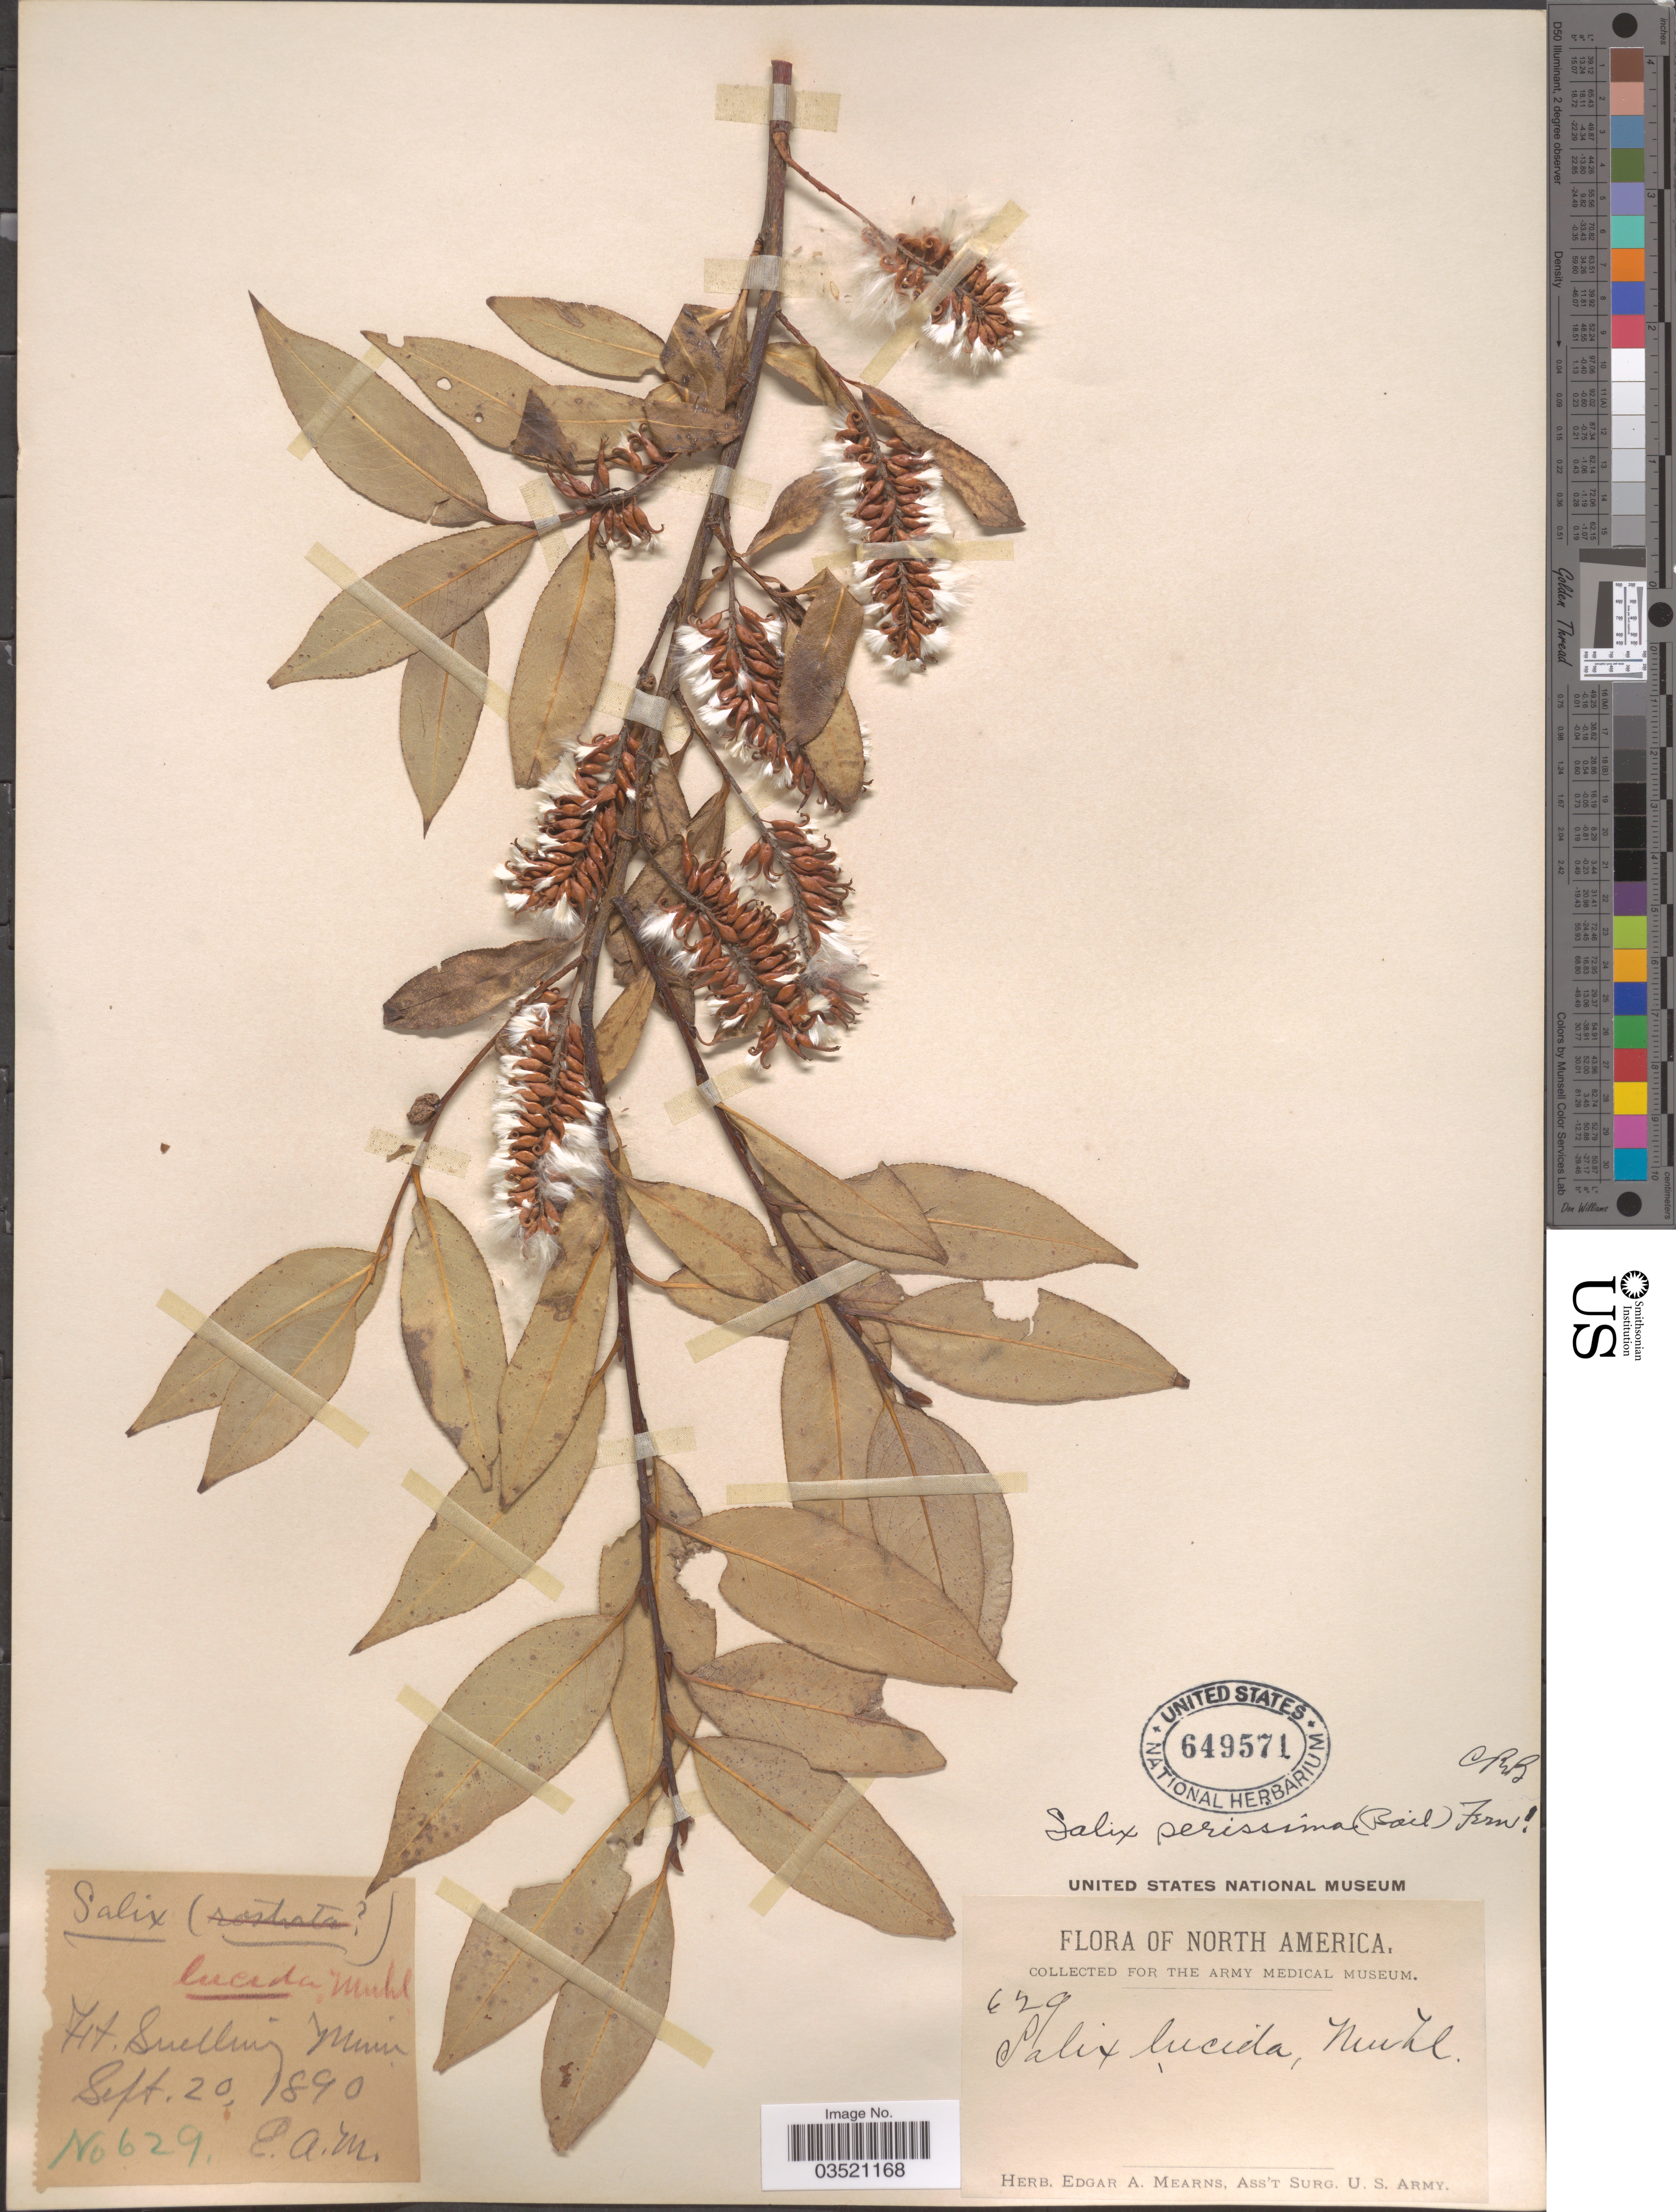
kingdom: Plantae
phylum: Tracheophyta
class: Magnoliopsida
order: Malpighiales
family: Salicaceae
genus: Salix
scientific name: Salix serissima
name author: (L.H. Bailey) Fernald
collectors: E. A. Mearns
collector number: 629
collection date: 1890-09-20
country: United States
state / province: Minnesota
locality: Ft. Snelling.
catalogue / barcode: US 649571